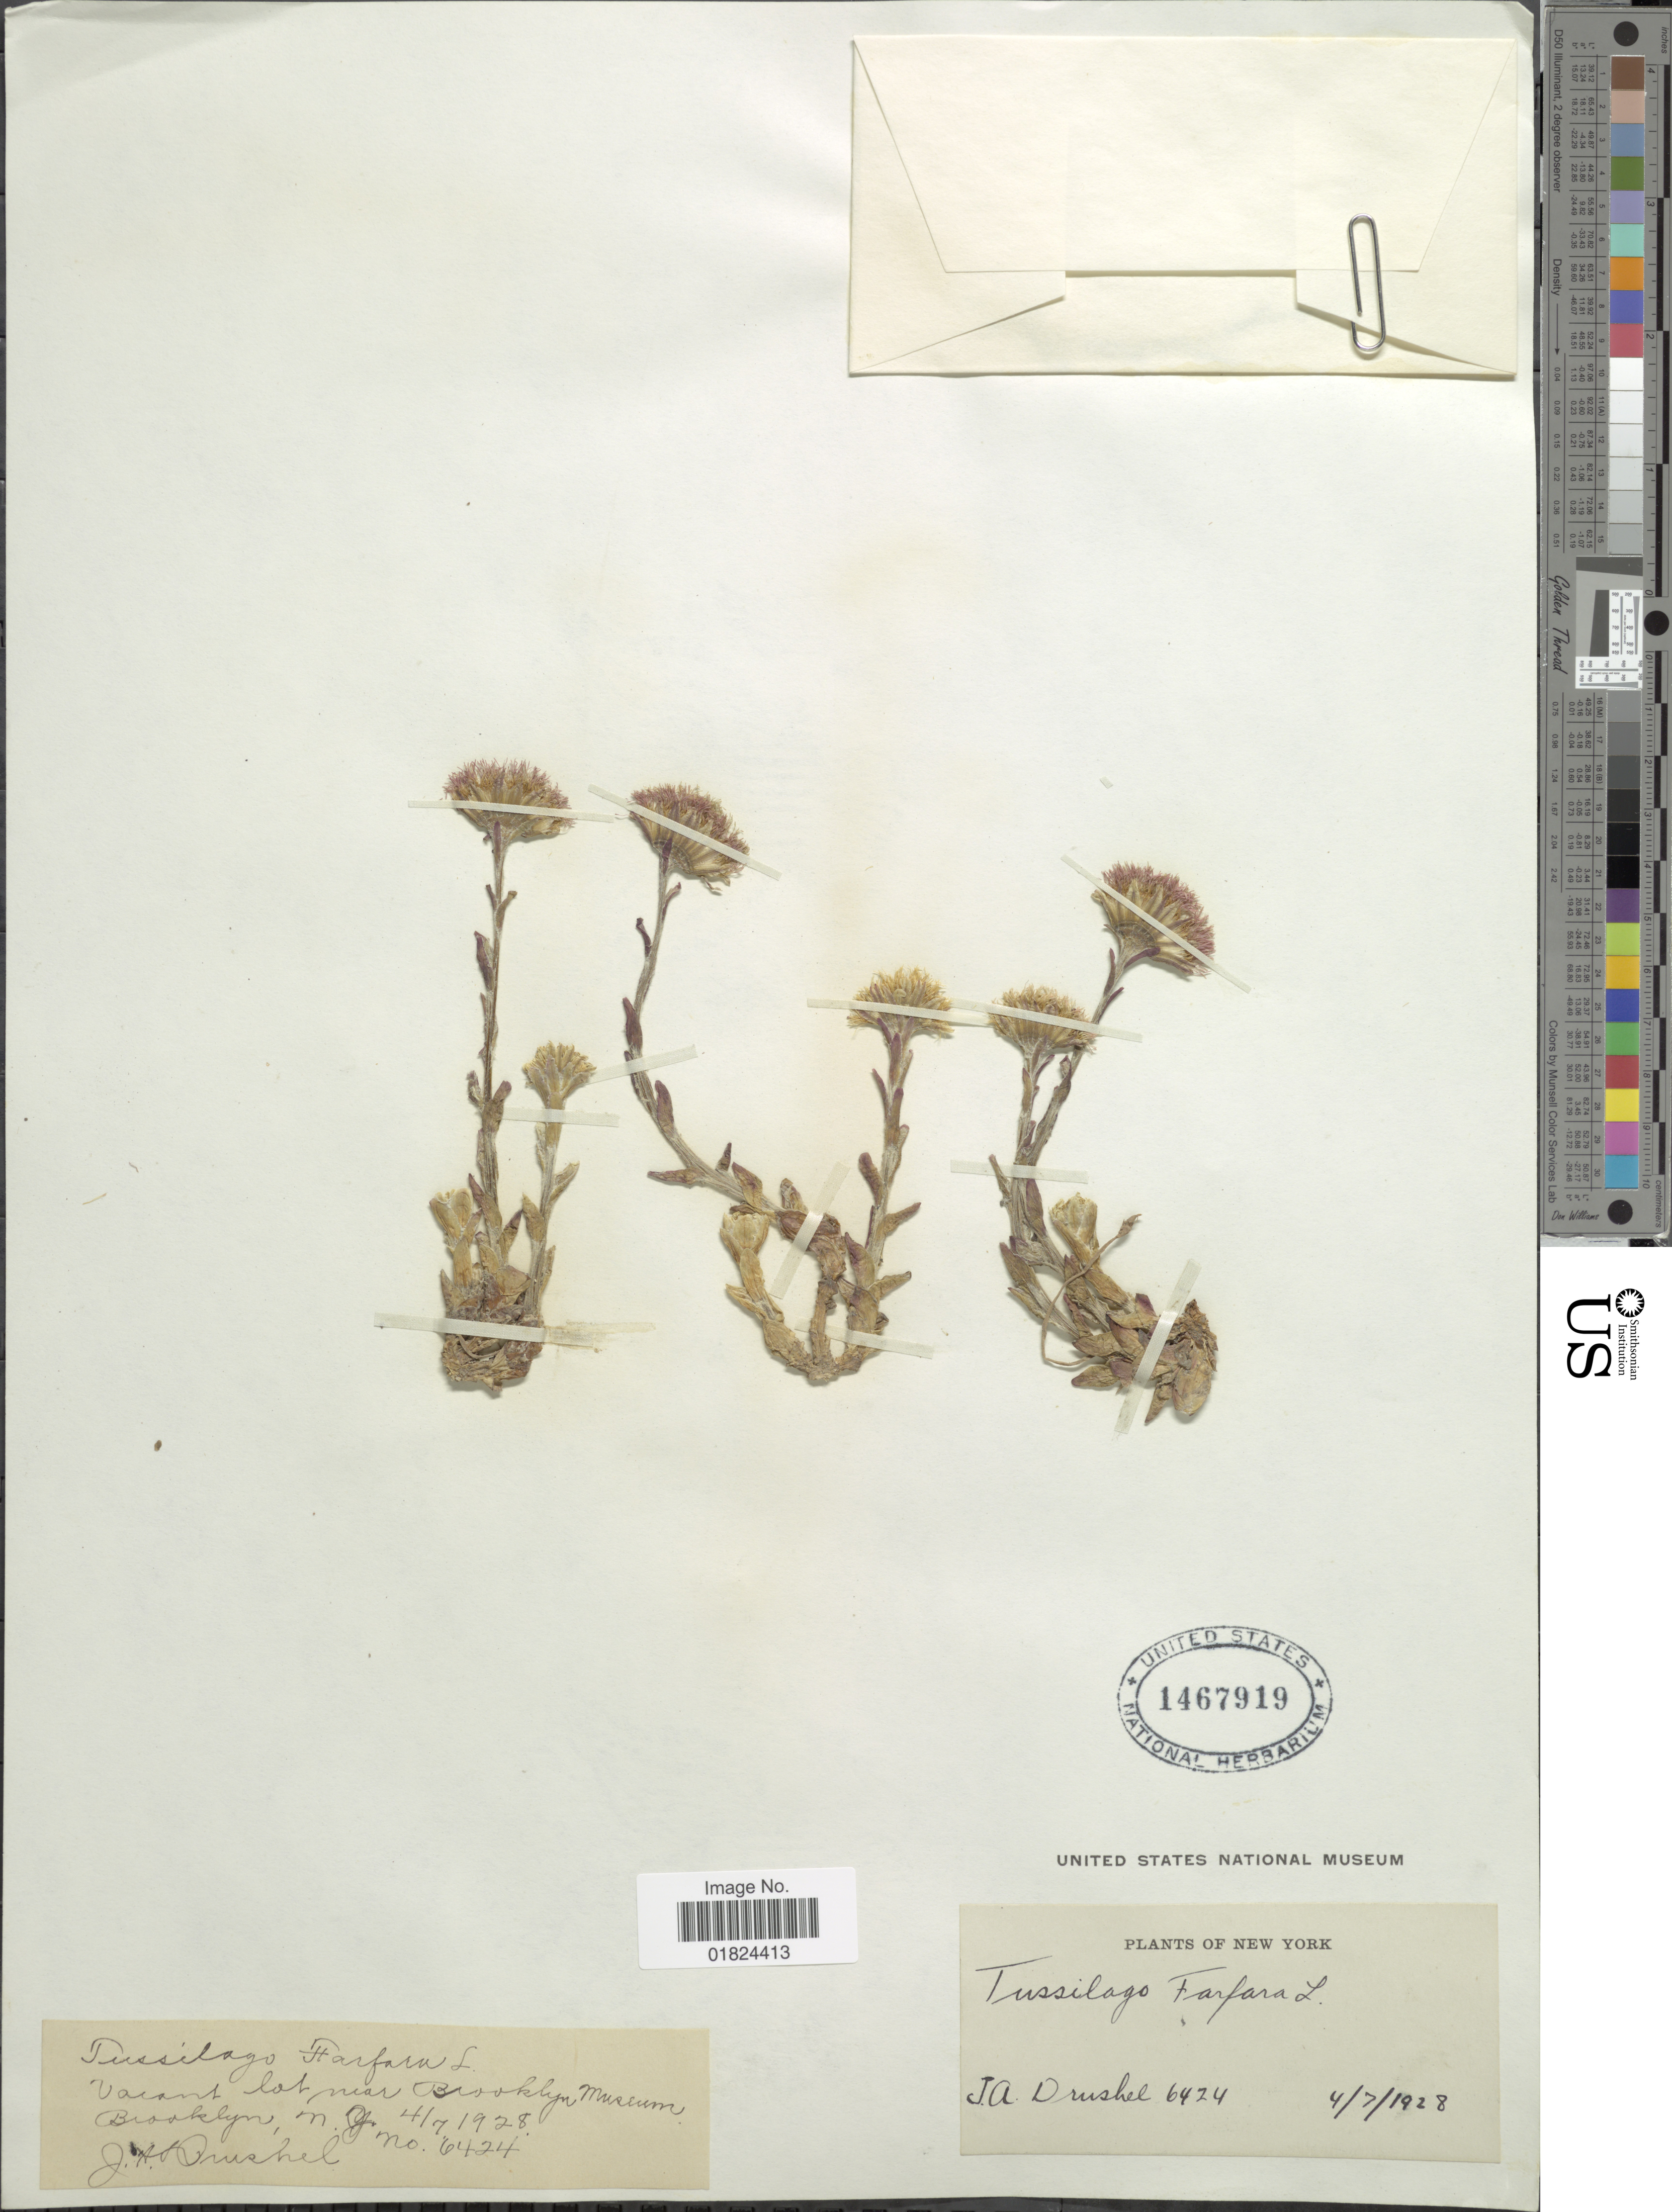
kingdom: Plantae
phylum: Tracheophyta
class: Magnoliopsida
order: Asterales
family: Asteraceae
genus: Tussilago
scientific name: Tussilago farfara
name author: L.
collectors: J. A. Drushel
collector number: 6424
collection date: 1928-04-07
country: United States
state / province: New York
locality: Vacant lot near Brooklyn Museum, Brooklyn.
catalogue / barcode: US 1467919